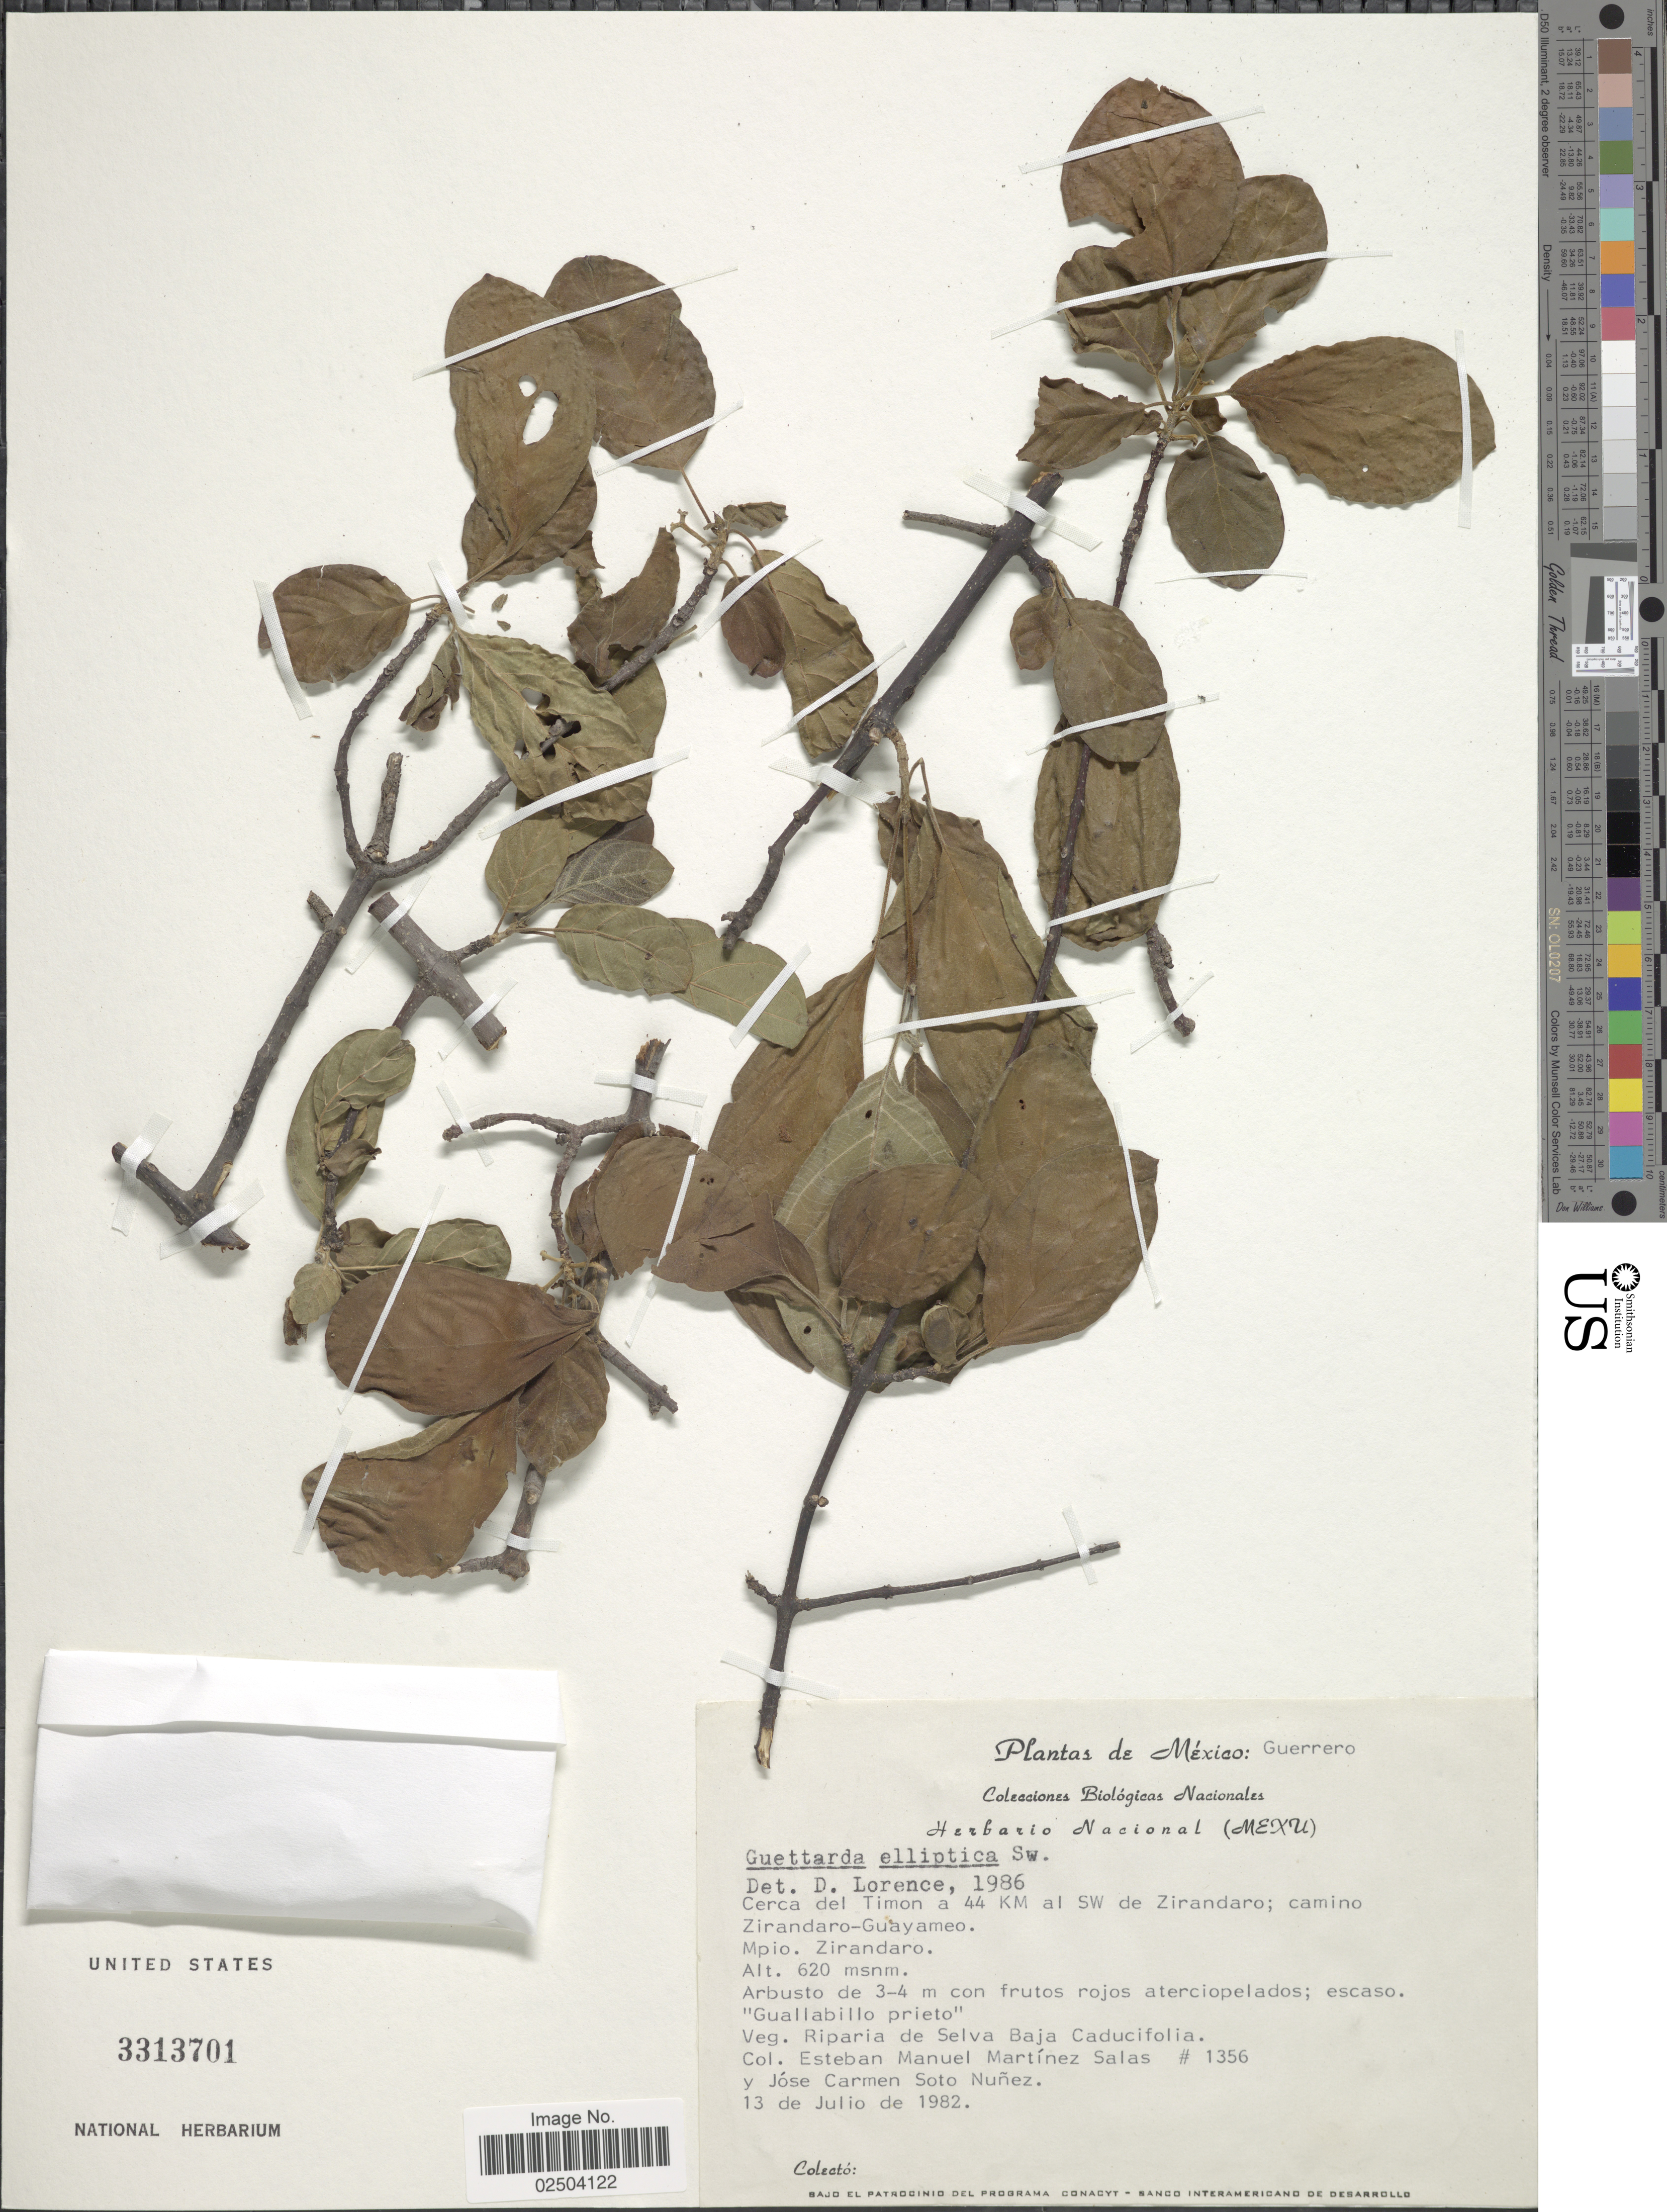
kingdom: Plantae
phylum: Tracheophyta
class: Magnoliopsida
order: Gentianales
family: Rubiaceae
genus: Guettarda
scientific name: Guettarda elliptica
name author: Sw.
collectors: E. M. Martínez S. & J. Soto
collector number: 1356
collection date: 1982-07-13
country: Mexico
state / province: Guerrero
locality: Cerca del Timon a 44 Km al SW de Zirandaro; camino Zirandaro-Guayameo. Mpio. Zirandaro.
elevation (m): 620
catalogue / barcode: US 3313701